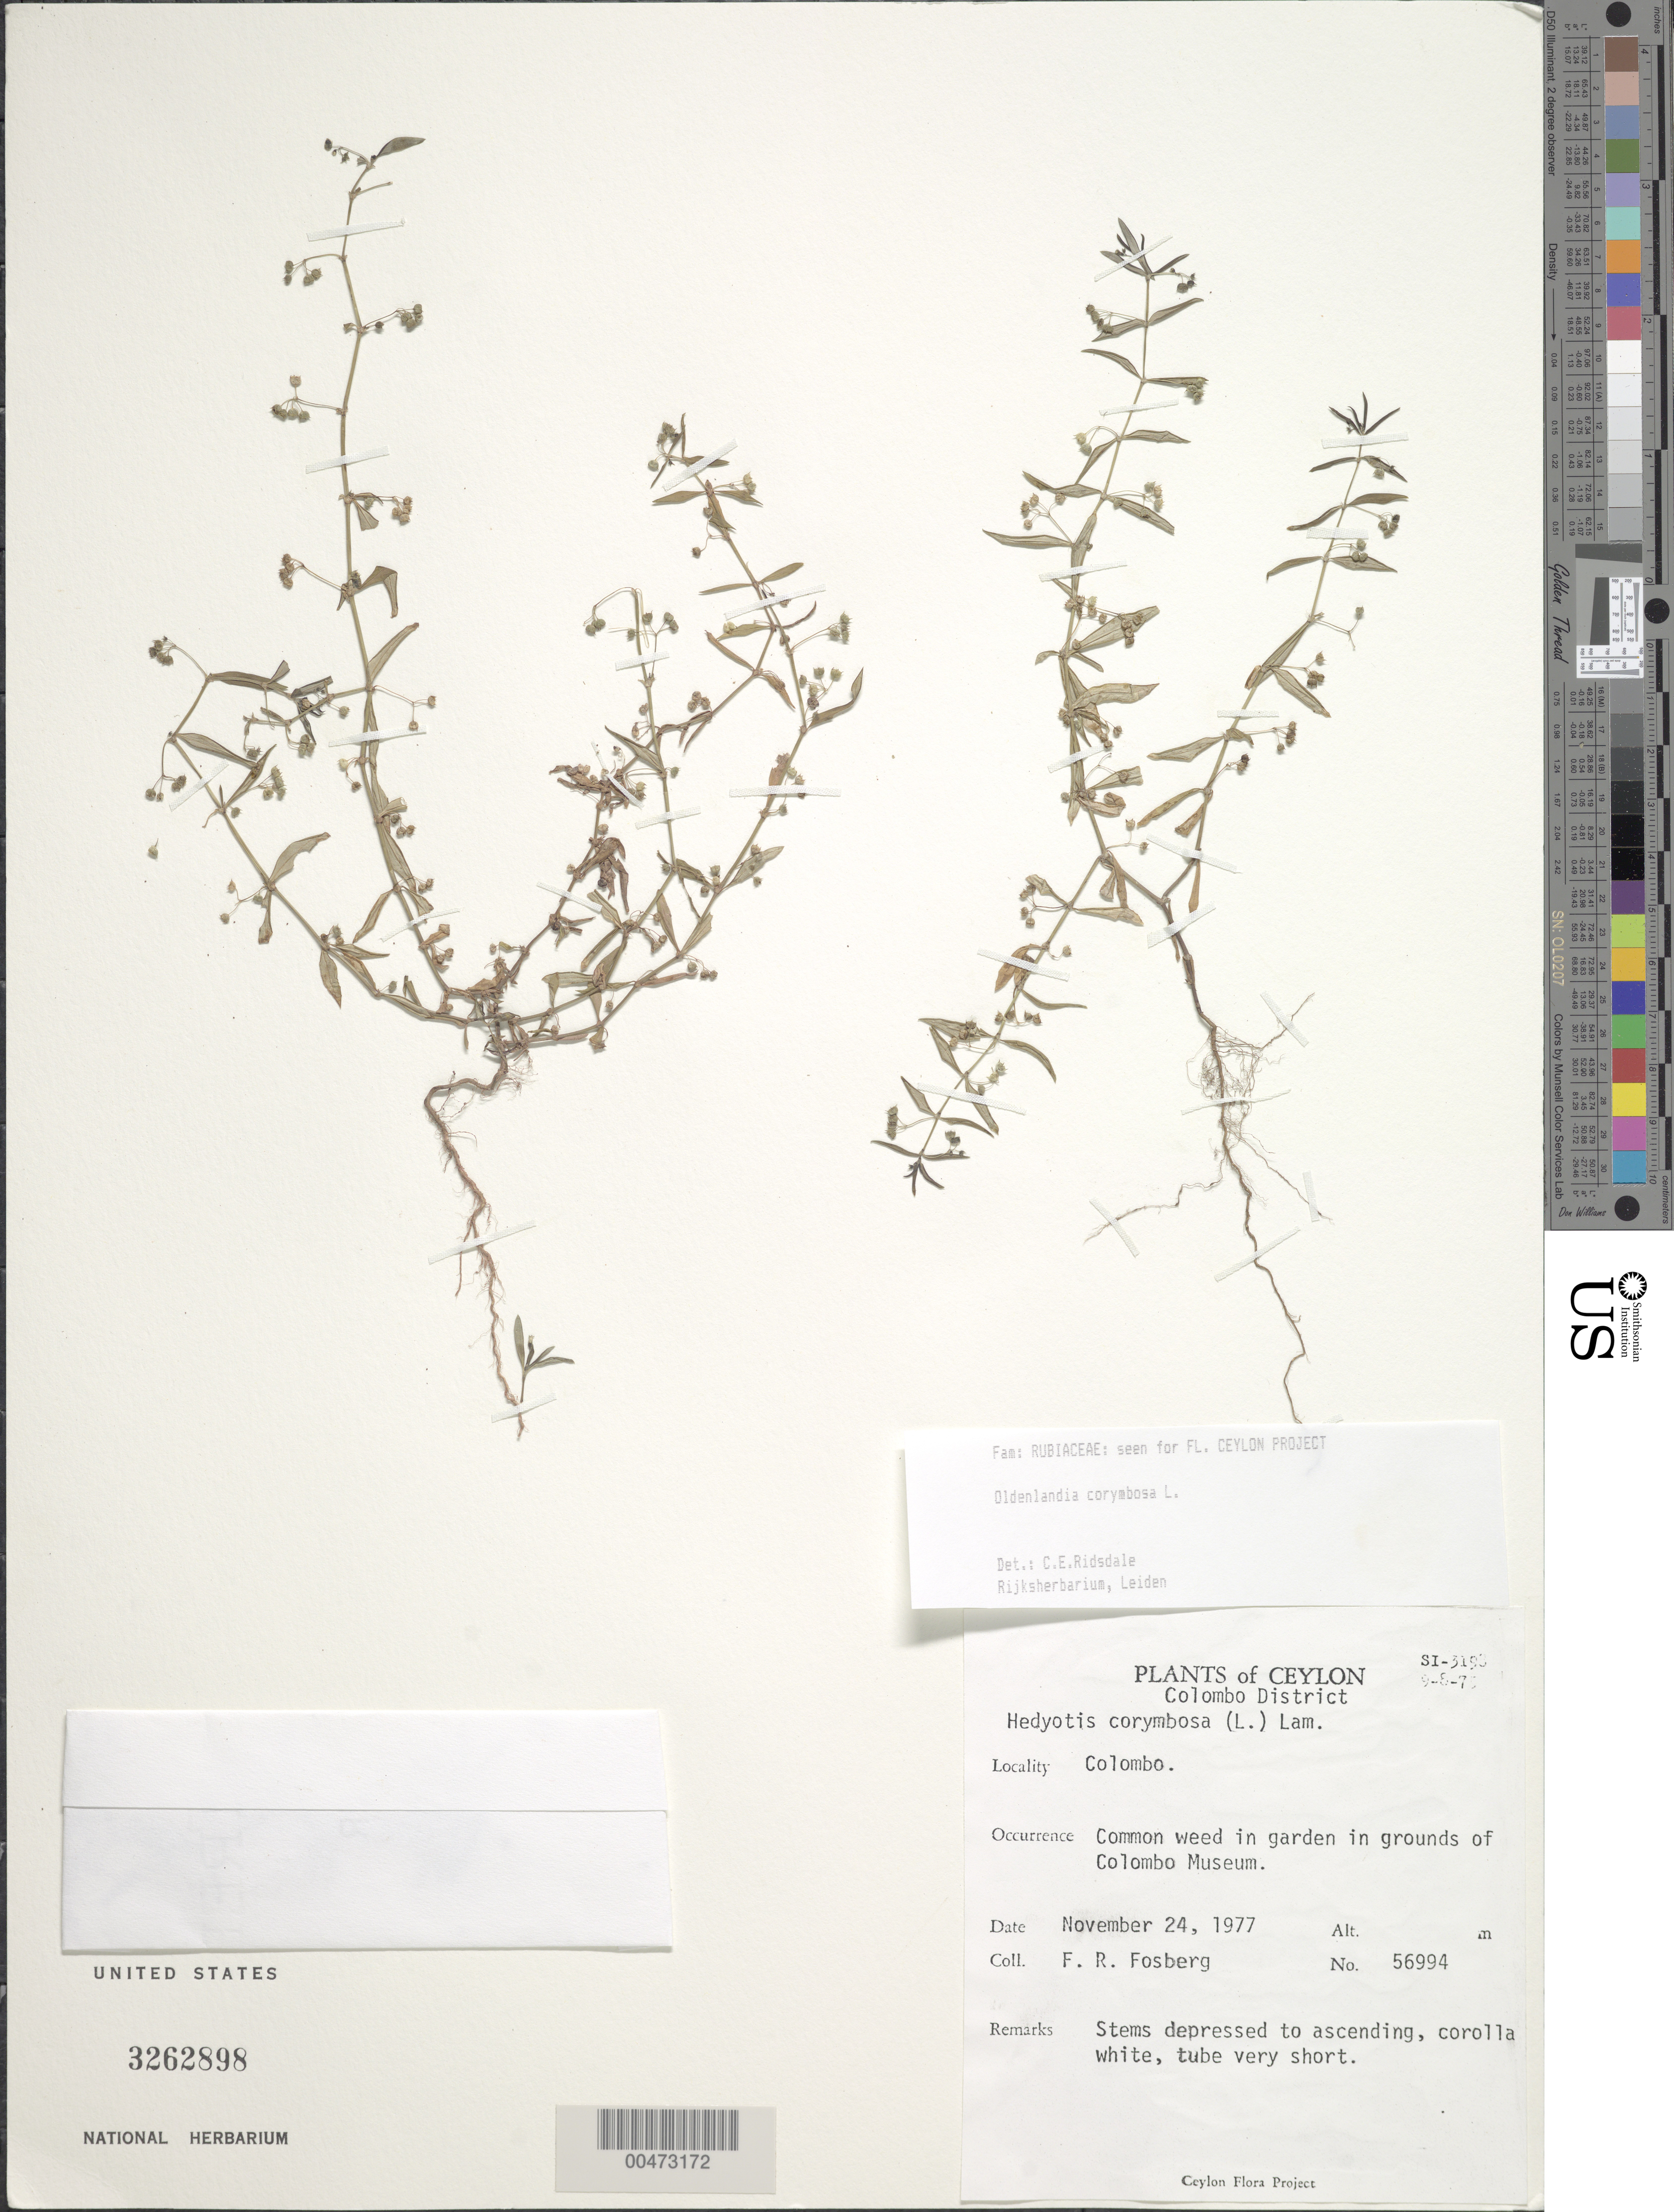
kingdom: Plantae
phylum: Tracheophyta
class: Magnoliopsida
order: Gentianales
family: Rubiaceae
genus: Oldenlandia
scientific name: Oldenlandia corymbosa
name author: L.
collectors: F. R. Fosberg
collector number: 56994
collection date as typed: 24 Nov 1977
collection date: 1977-11-24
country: Sri Lanka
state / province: Western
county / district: Colombo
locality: Colombo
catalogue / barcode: US 3262898